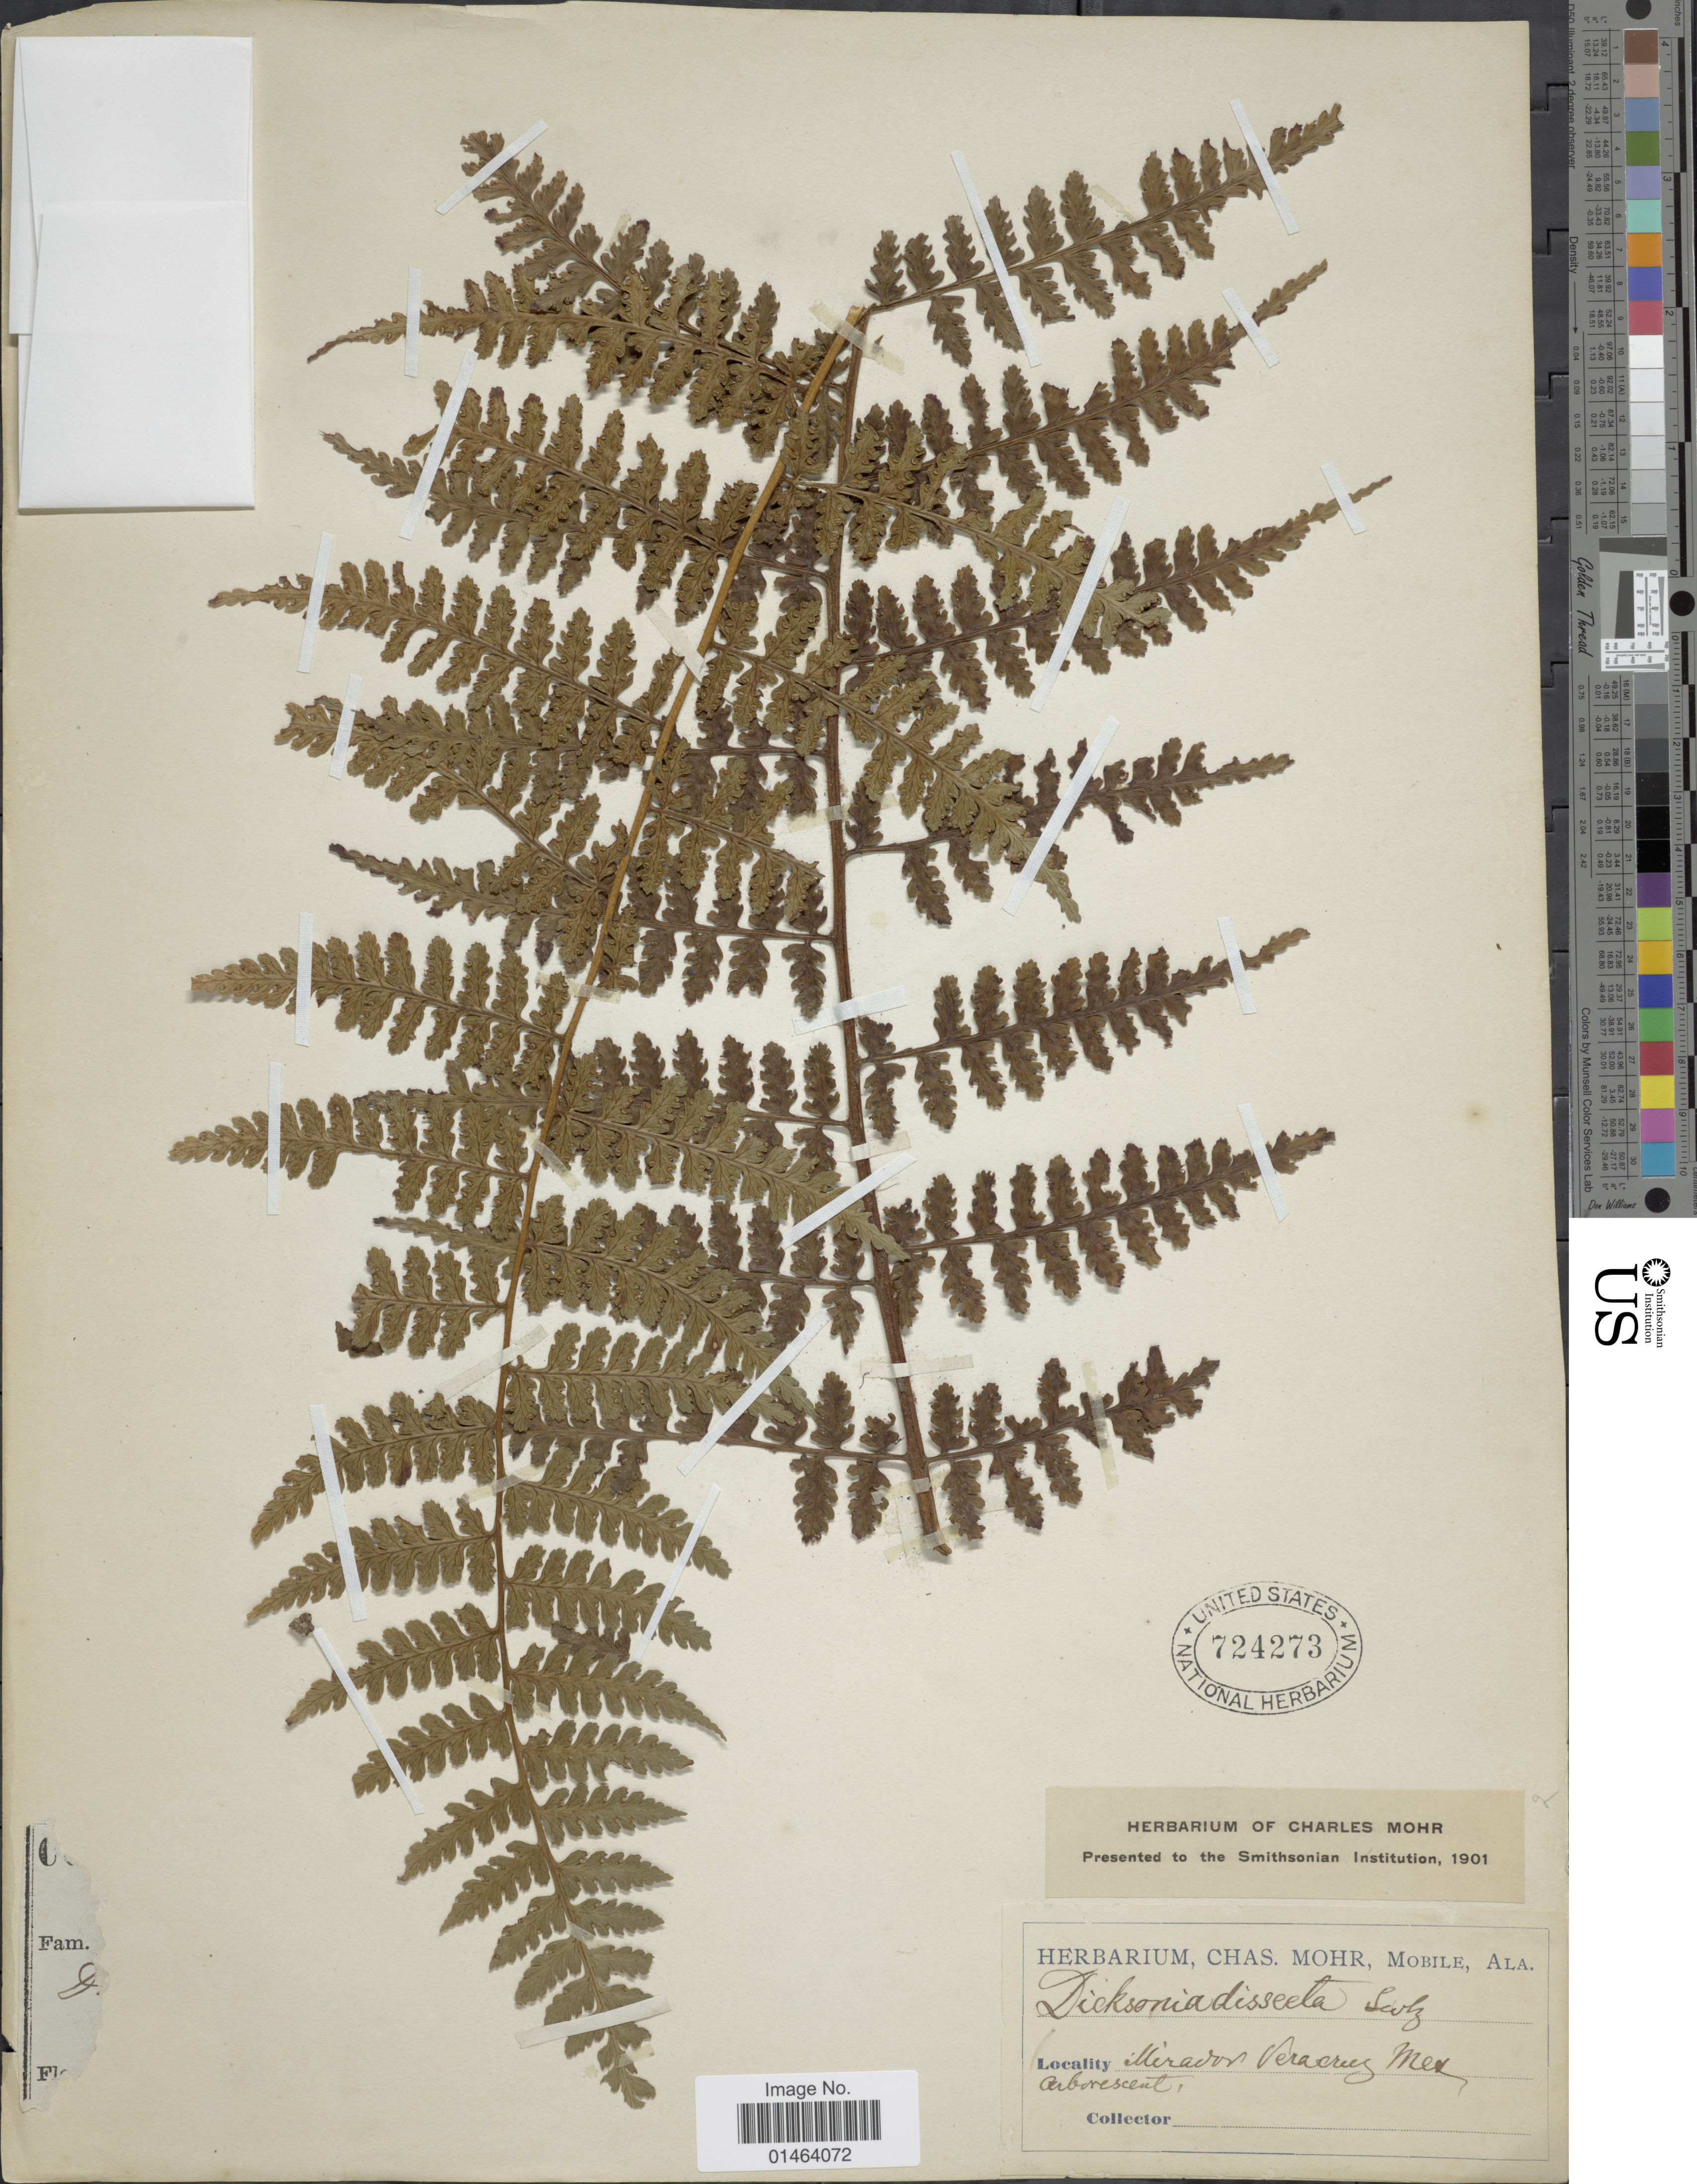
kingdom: Plantae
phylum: Tracheophyta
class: Polypodiopsida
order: Polypodiales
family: Dennstaedtiaceae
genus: Dennstaedtia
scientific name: Dennstaedtia dissecta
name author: (Sw.) T. Moore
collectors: ex herb. Charles Mohr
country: Mexico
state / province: Veracruz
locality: Mexico, Miravon Veracruz.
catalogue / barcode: US 724273